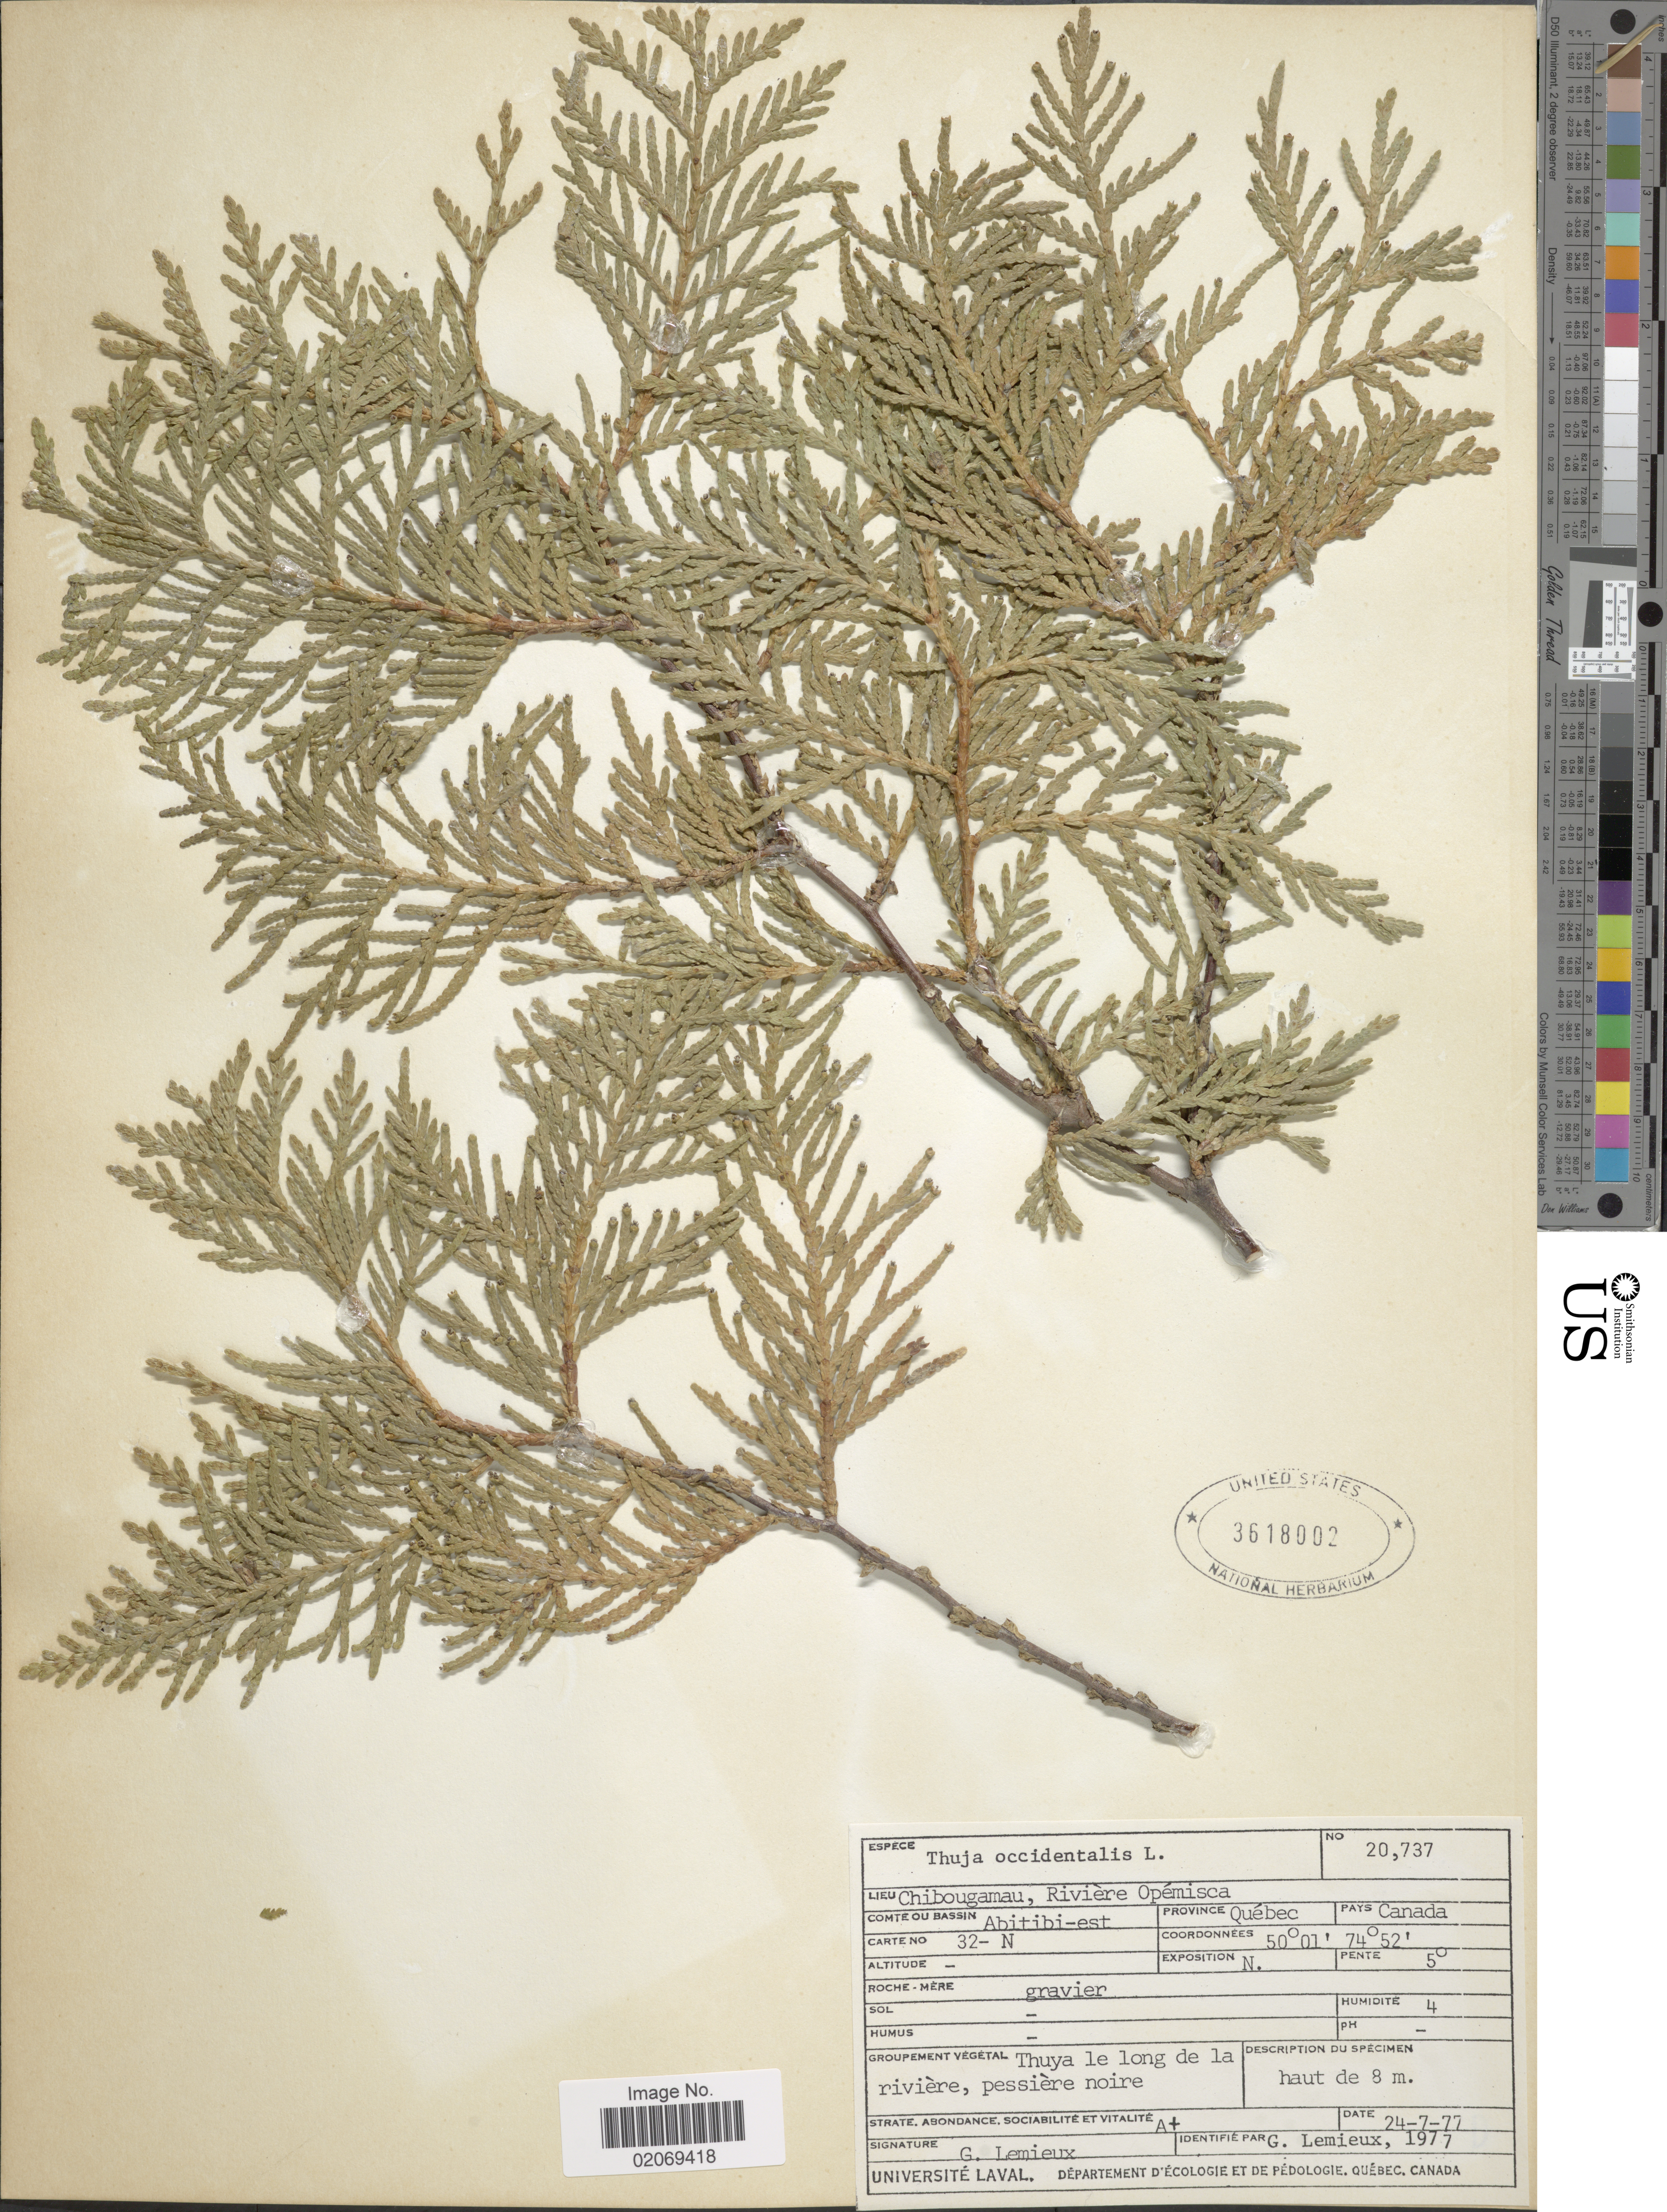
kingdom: Plantae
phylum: Tracheophyta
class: Pinopsida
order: Pinales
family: Cupressaceae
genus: Thuja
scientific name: Thuja occidentalis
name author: L.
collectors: G. Lemieux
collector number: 20737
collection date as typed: Transcribed d/m/y: 24/7/77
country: Canada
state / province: Quebec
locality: Chibougamau, Riviere Opemisca, Abitibi-est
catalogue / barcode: US 3618002